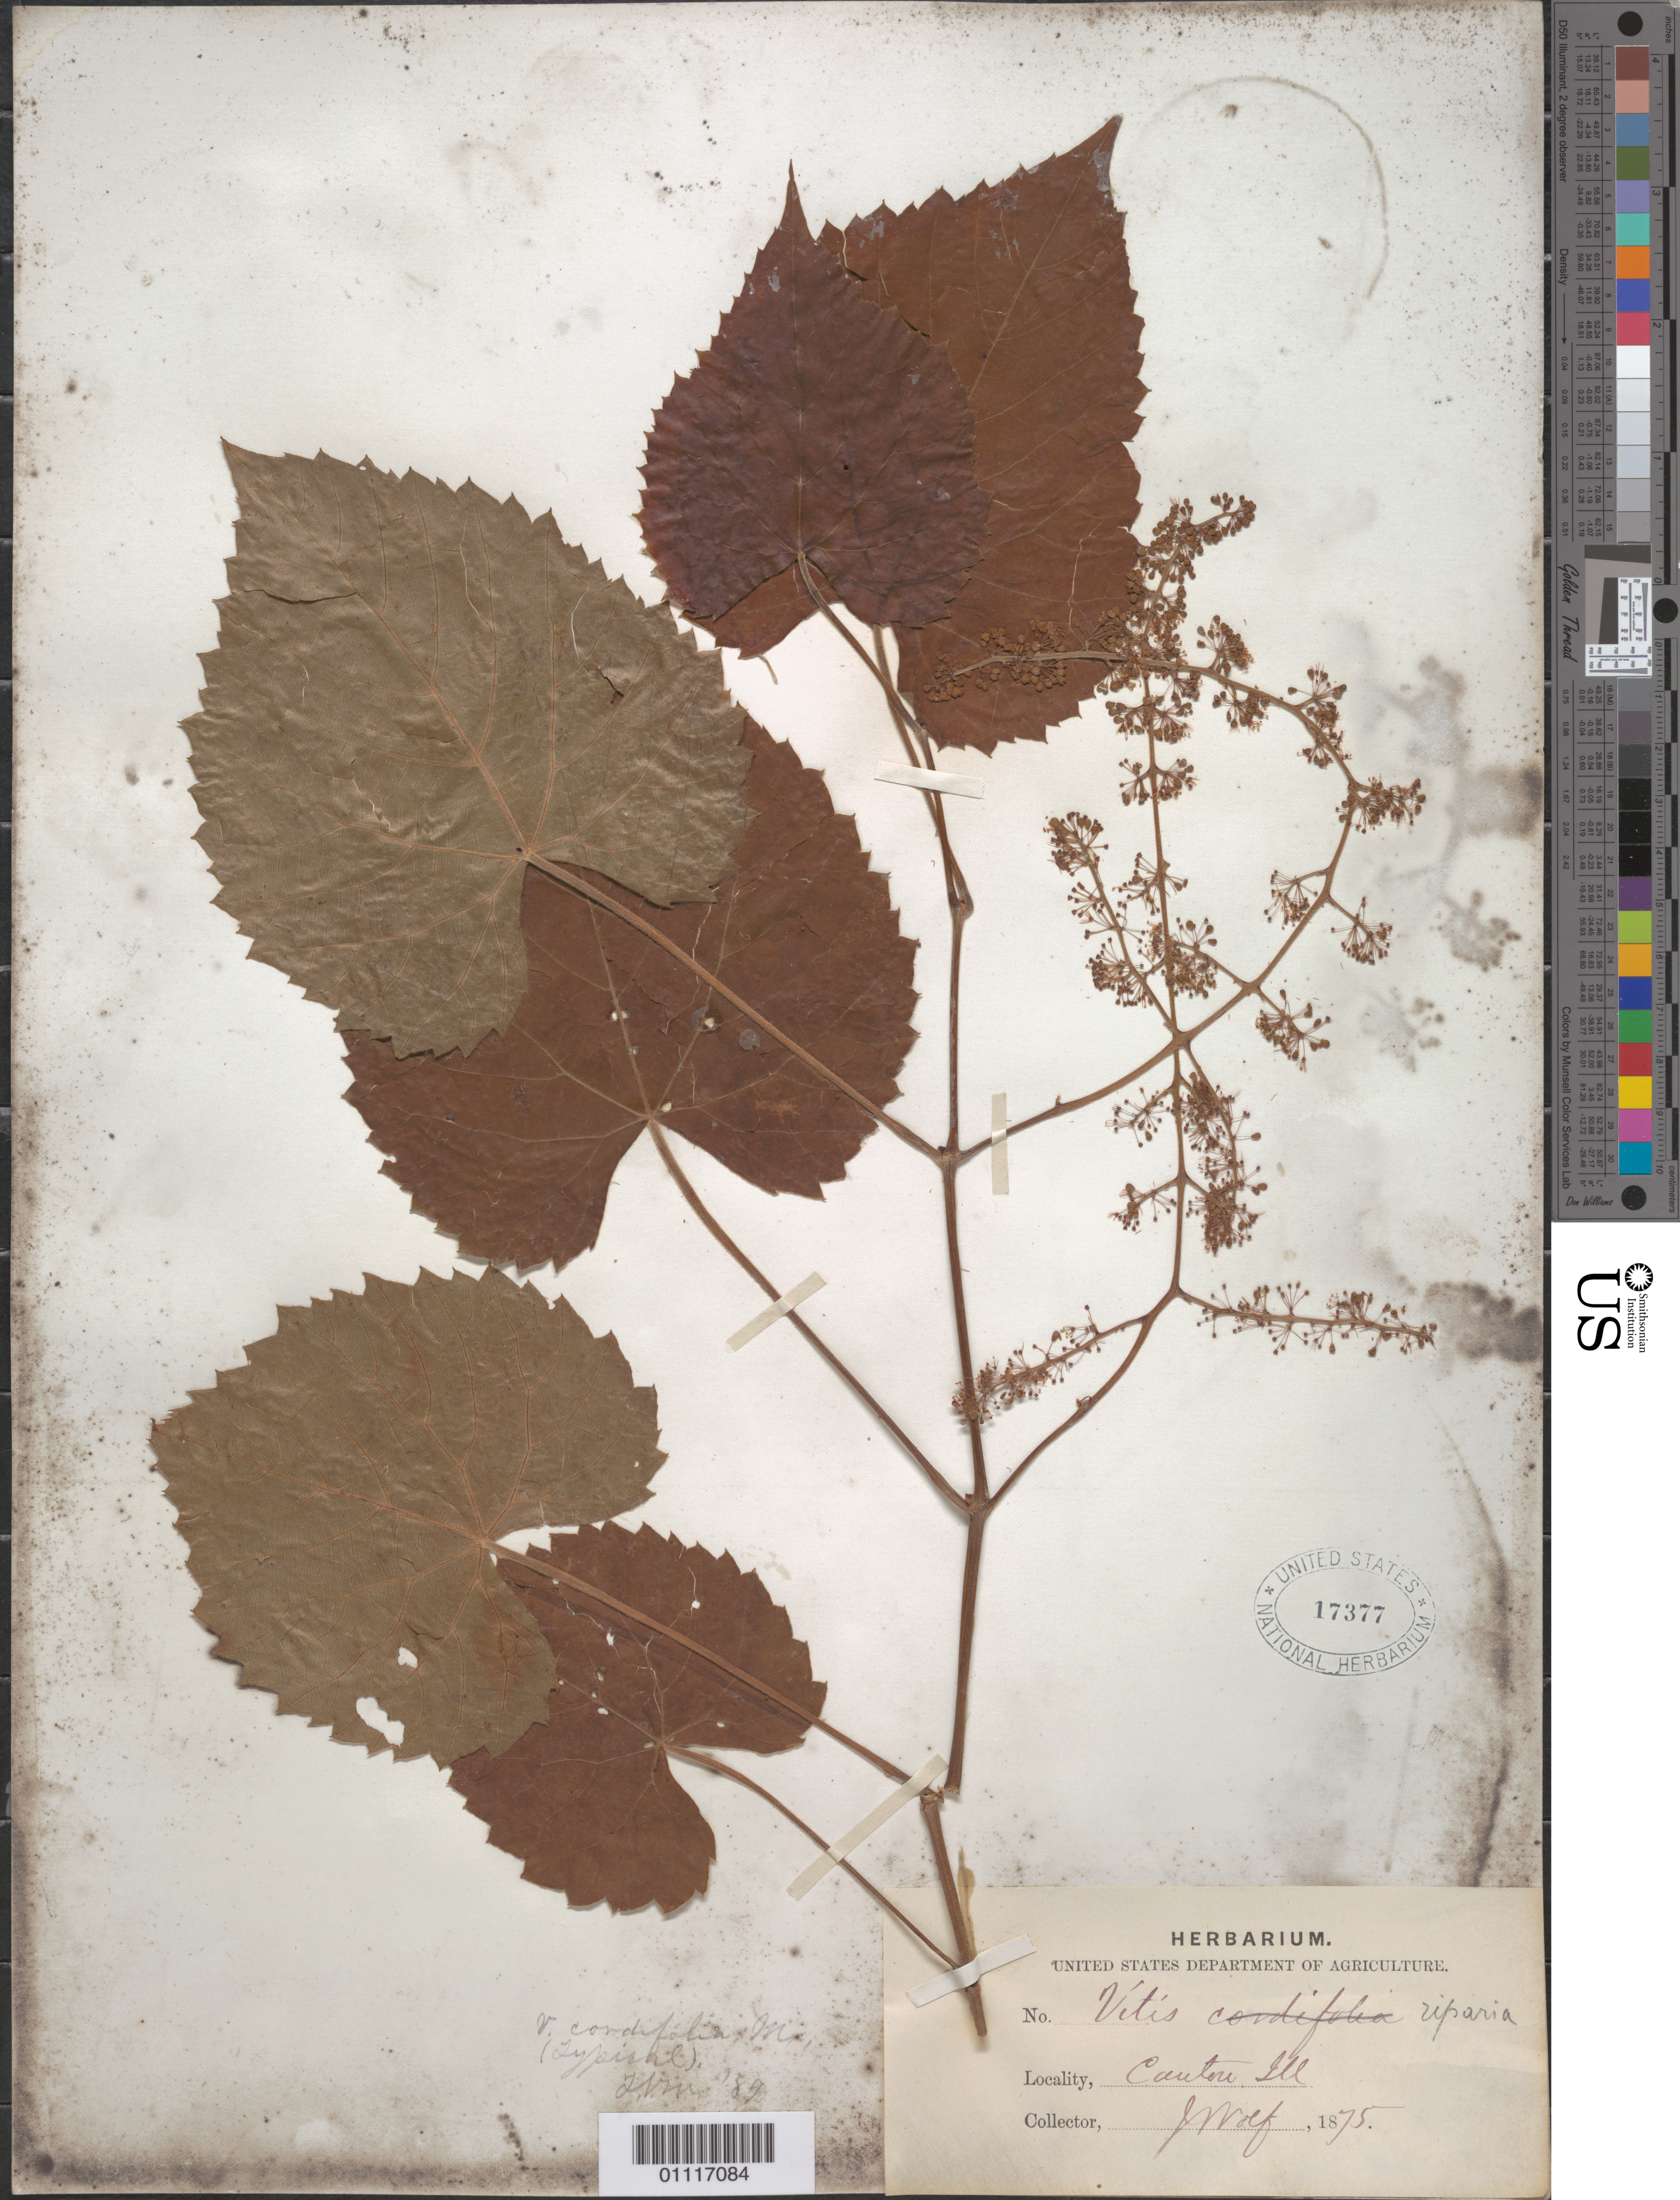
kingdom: Plantae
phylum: Tracheophyta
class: Magnoliopsida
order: Vitales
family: Vitaceae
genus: Vitis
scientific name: Vitis cordifolia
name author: Michx.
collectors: J. Wolf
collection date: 1875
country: United States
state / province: Illinois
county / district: Fulton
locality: Canton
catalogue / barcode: US 17377